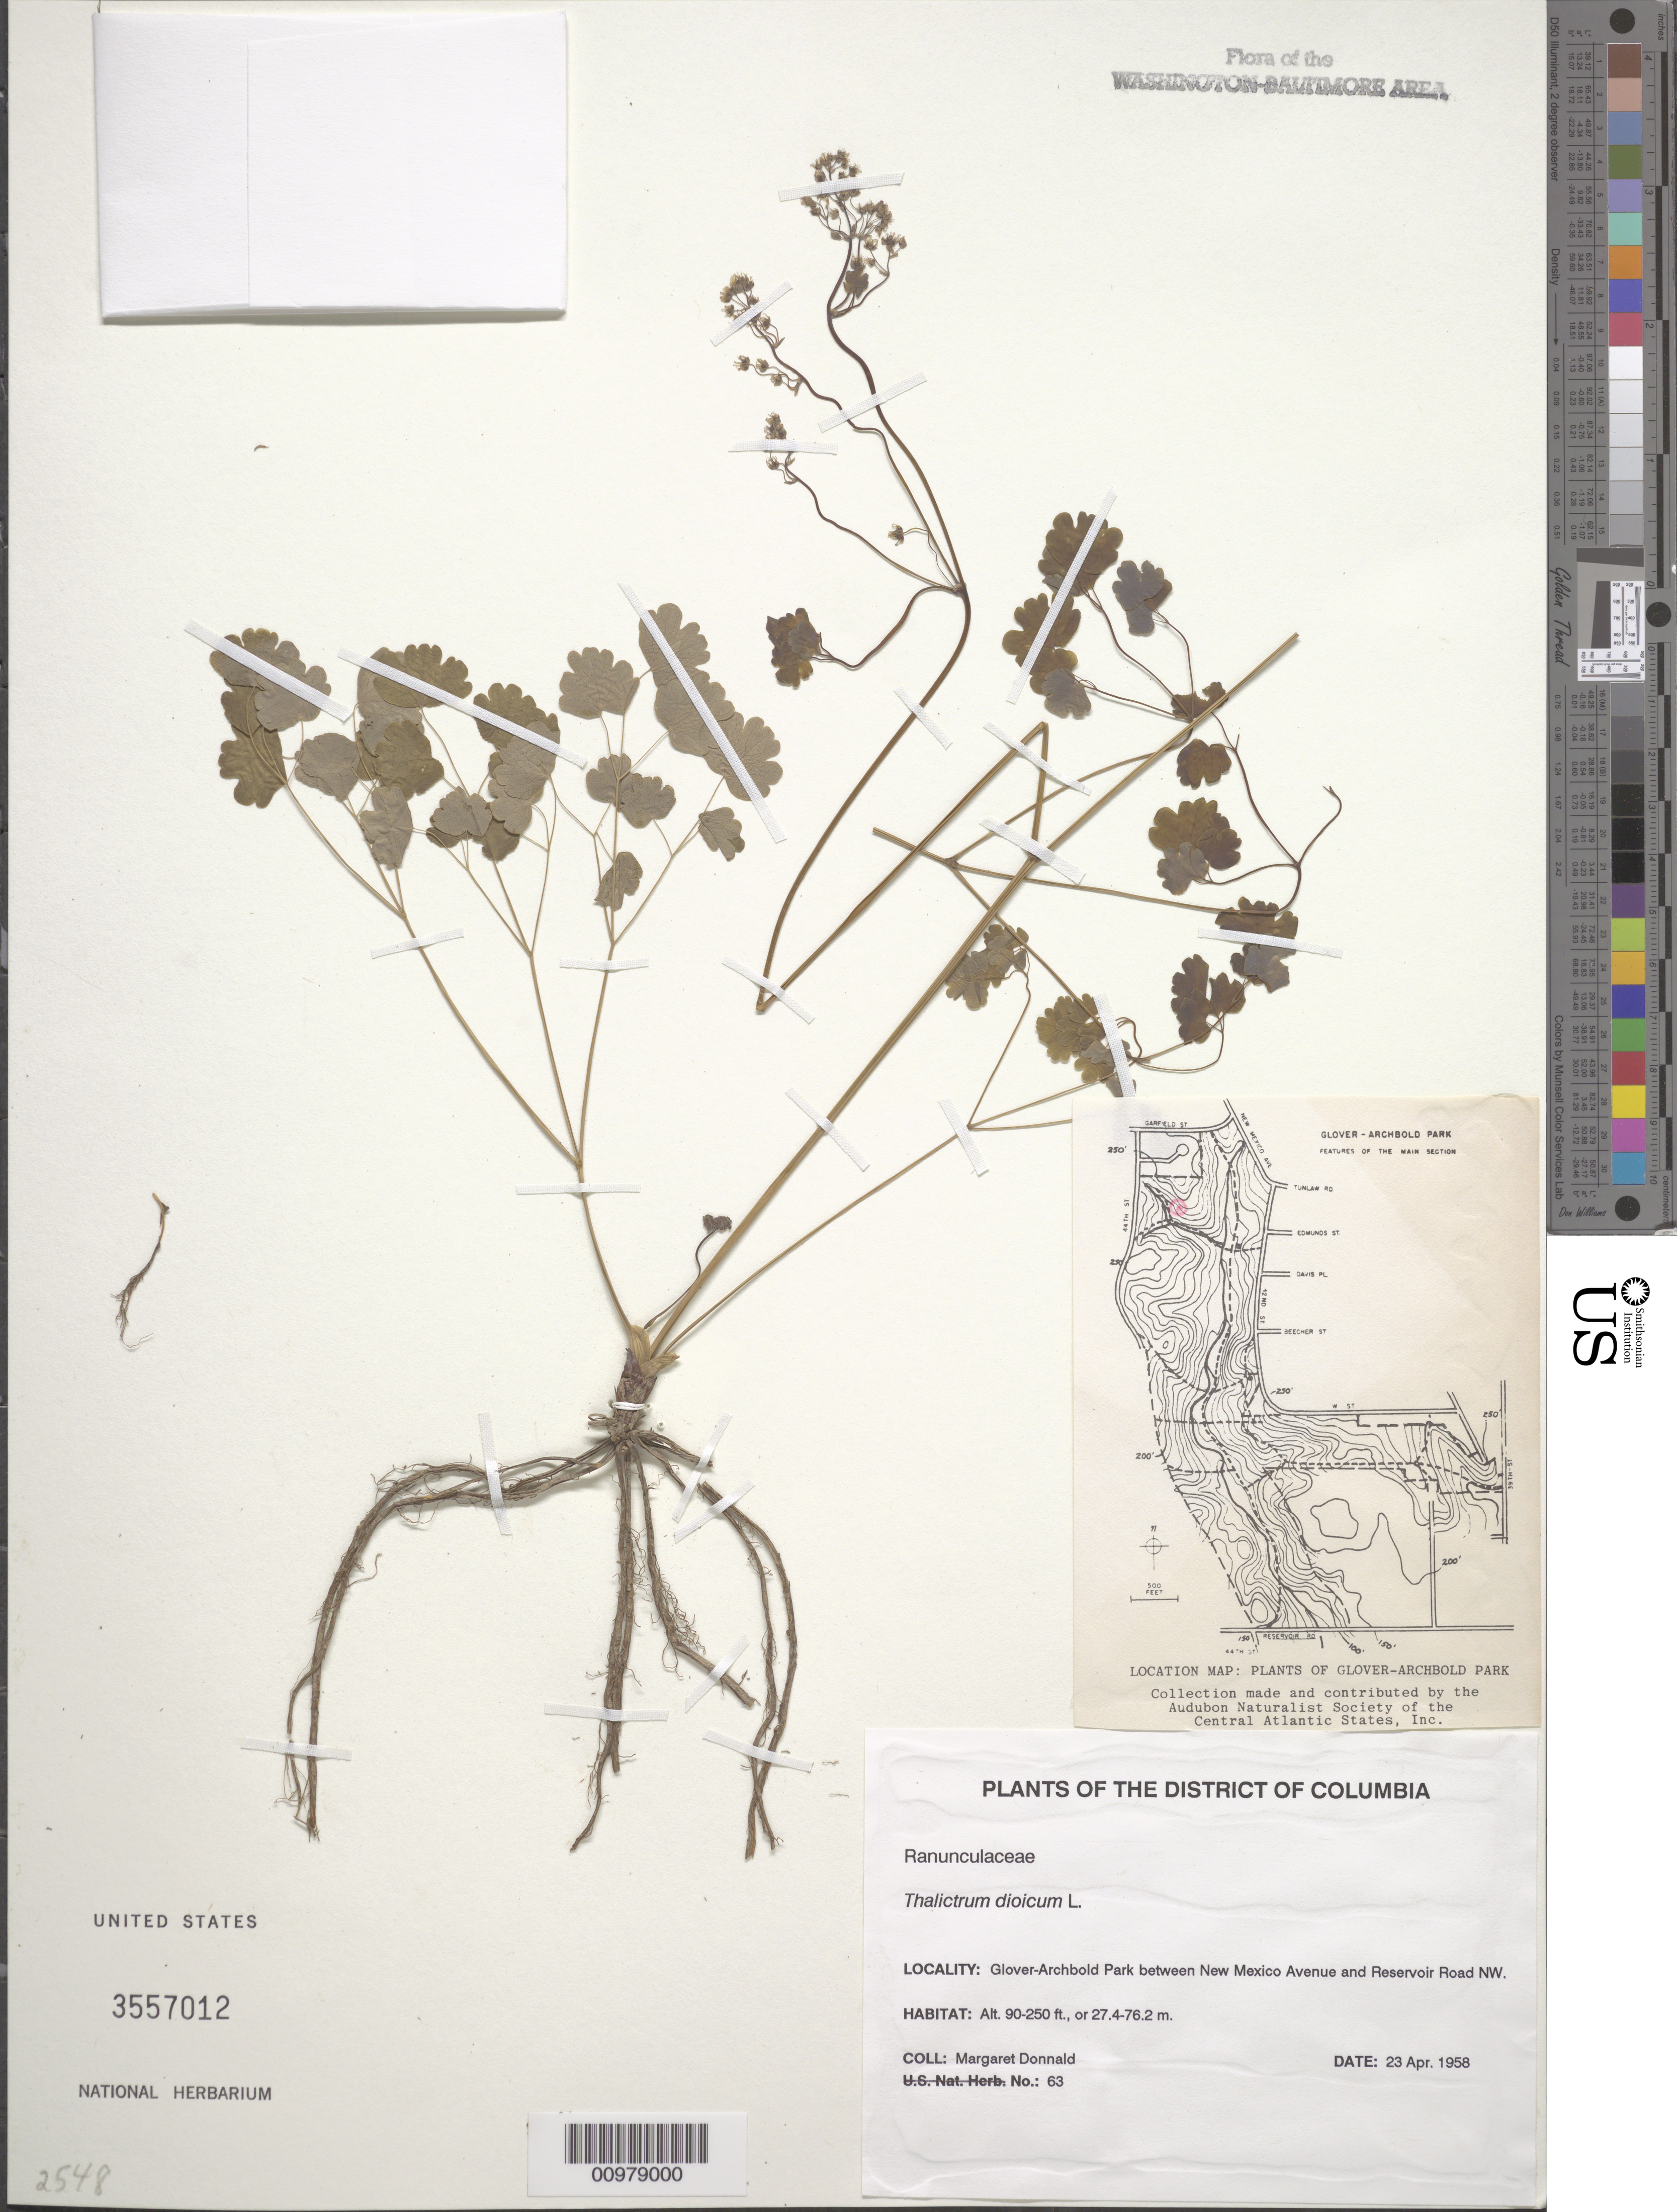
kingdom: Plantae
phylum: Tracheophyta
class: Magnoliopsida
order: Ranunculales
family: Ranunculaceae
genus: Thalictrum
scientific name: Thalictrum dioicum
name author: L.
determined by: Annable, C. R.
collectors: M. Donnald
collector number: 63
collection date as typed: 23 Apr 1958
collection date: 1958-04-23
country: United States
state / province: District of Columbia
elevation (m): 27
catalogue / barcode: US 3557012